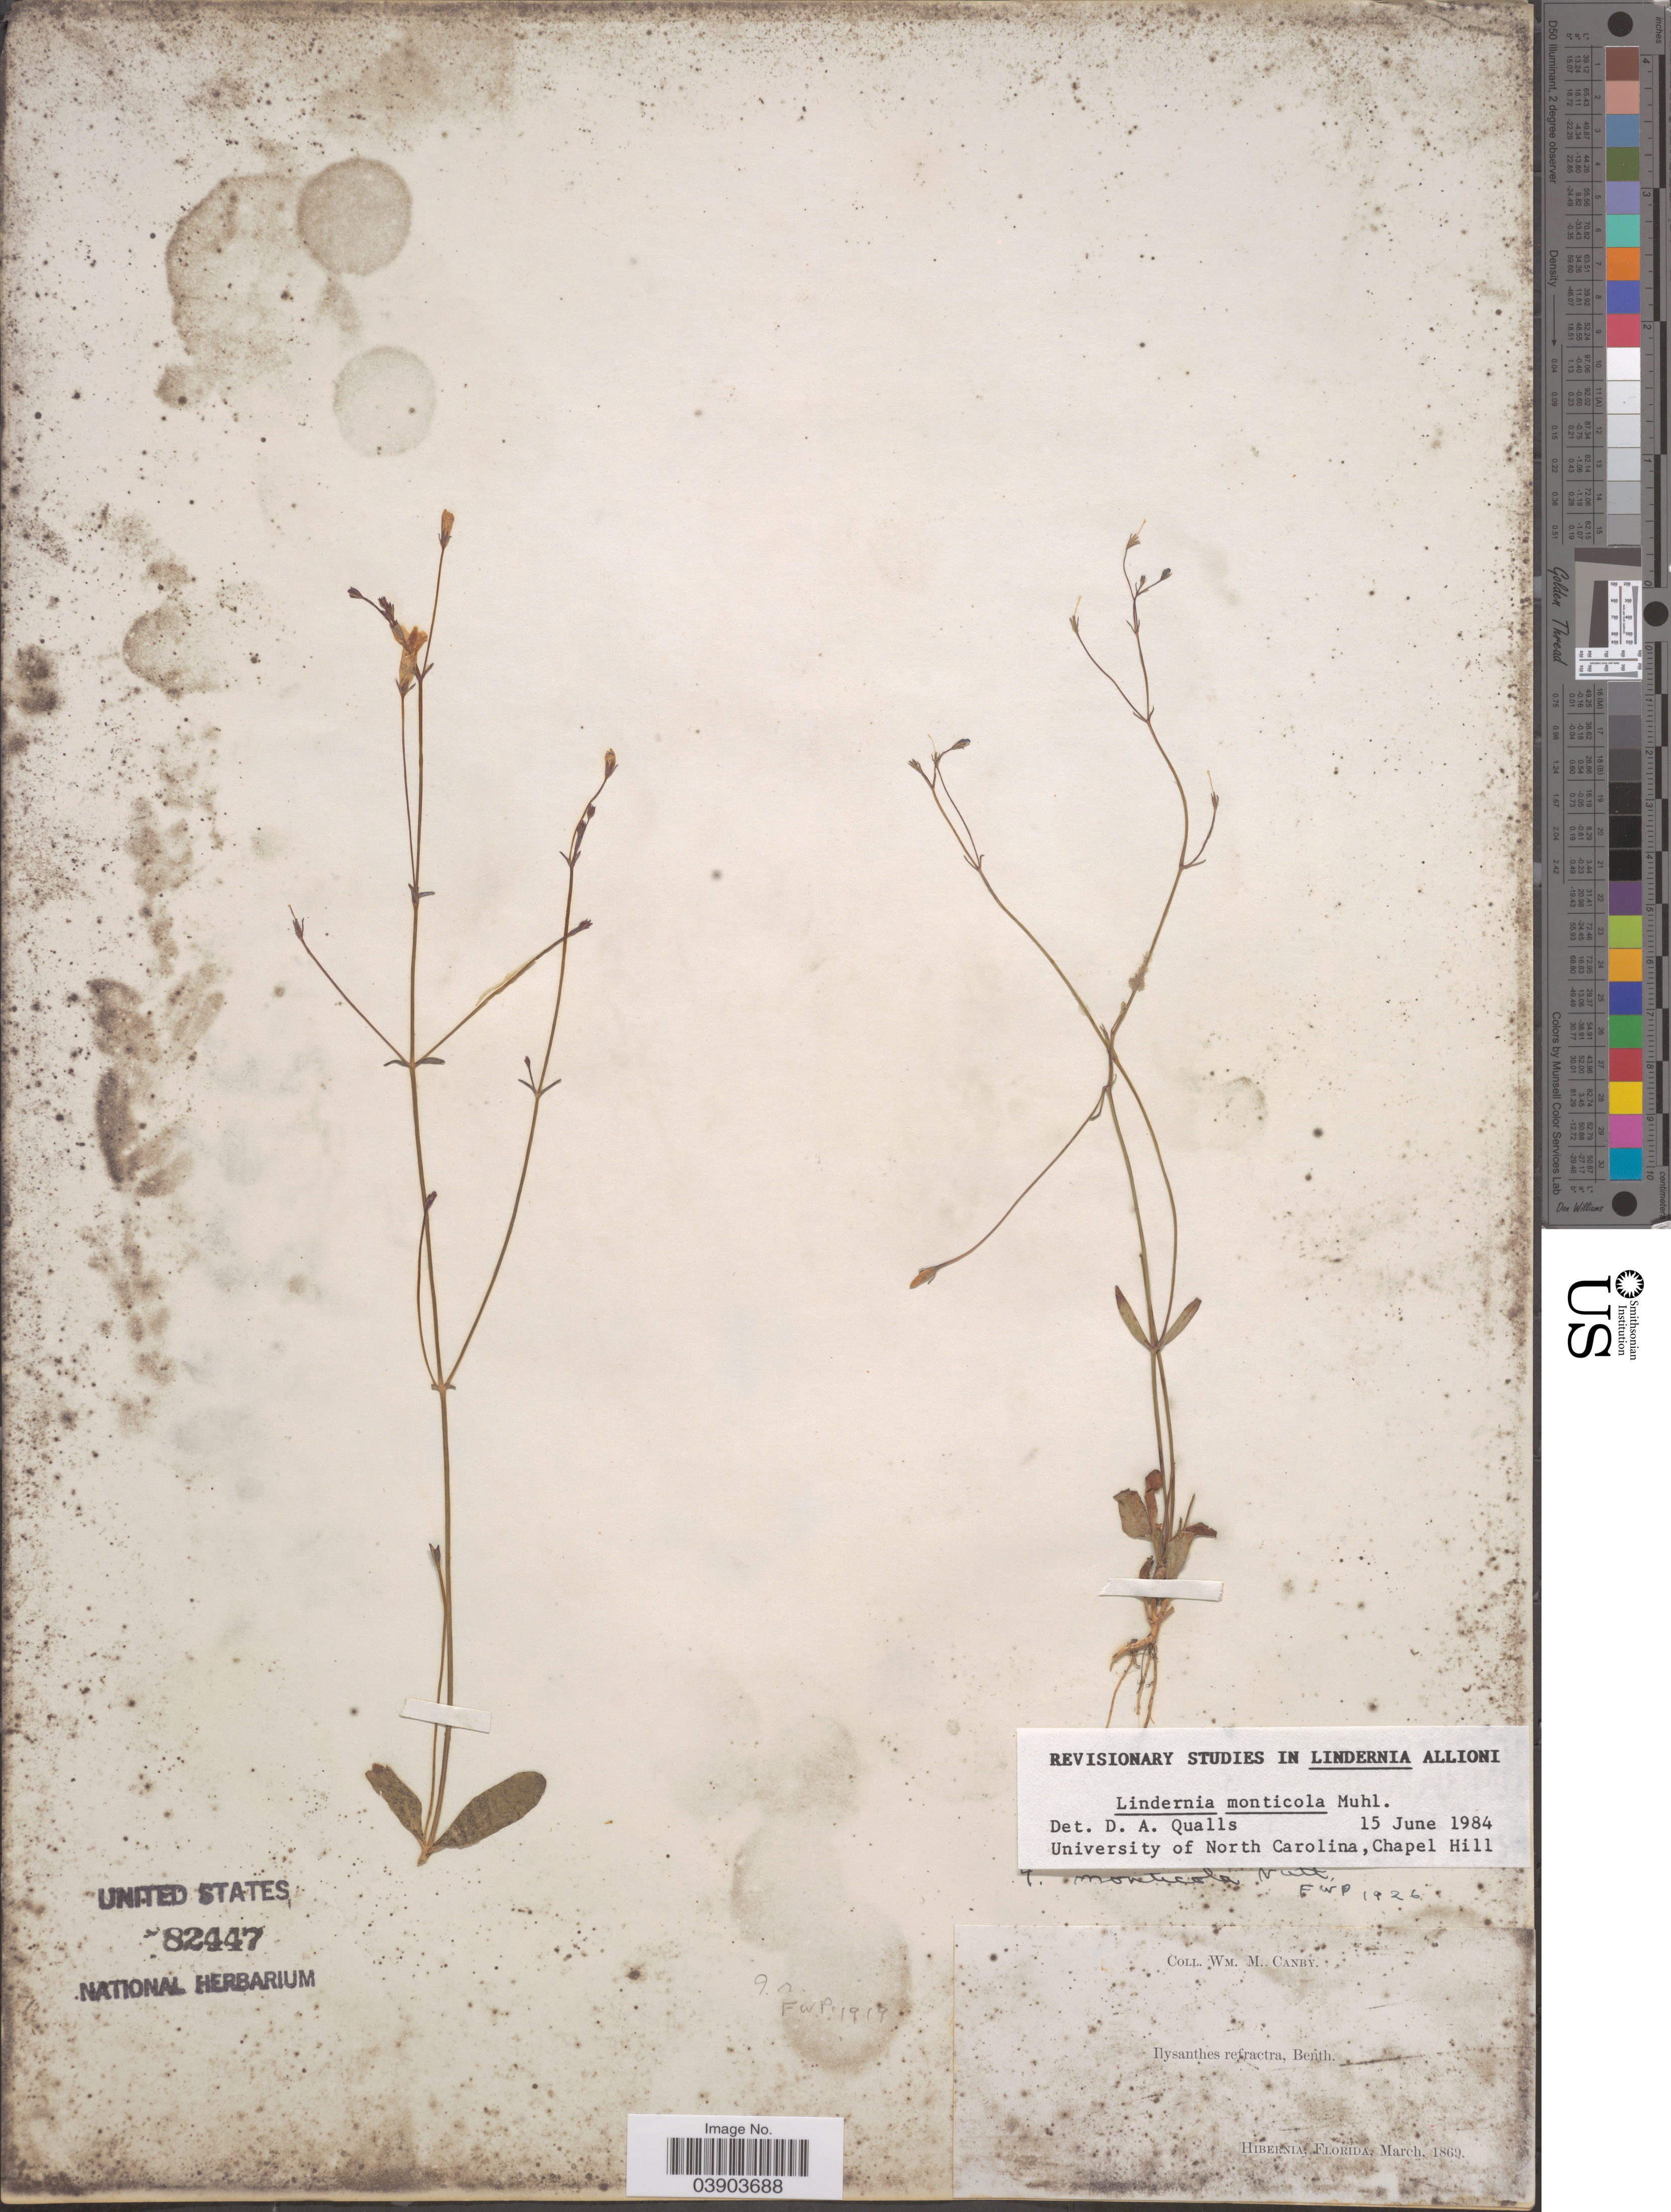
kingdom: Plantae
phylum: Tracheophyta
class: Magnoliopsida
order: Lamiales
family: Linderniaceae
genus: Lindernia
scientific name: Lindernia monticola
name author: Nutt.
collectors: W. M. Canby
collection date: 1869-03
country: United States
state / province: Florida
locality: Hibernia.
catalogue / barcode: US 82447